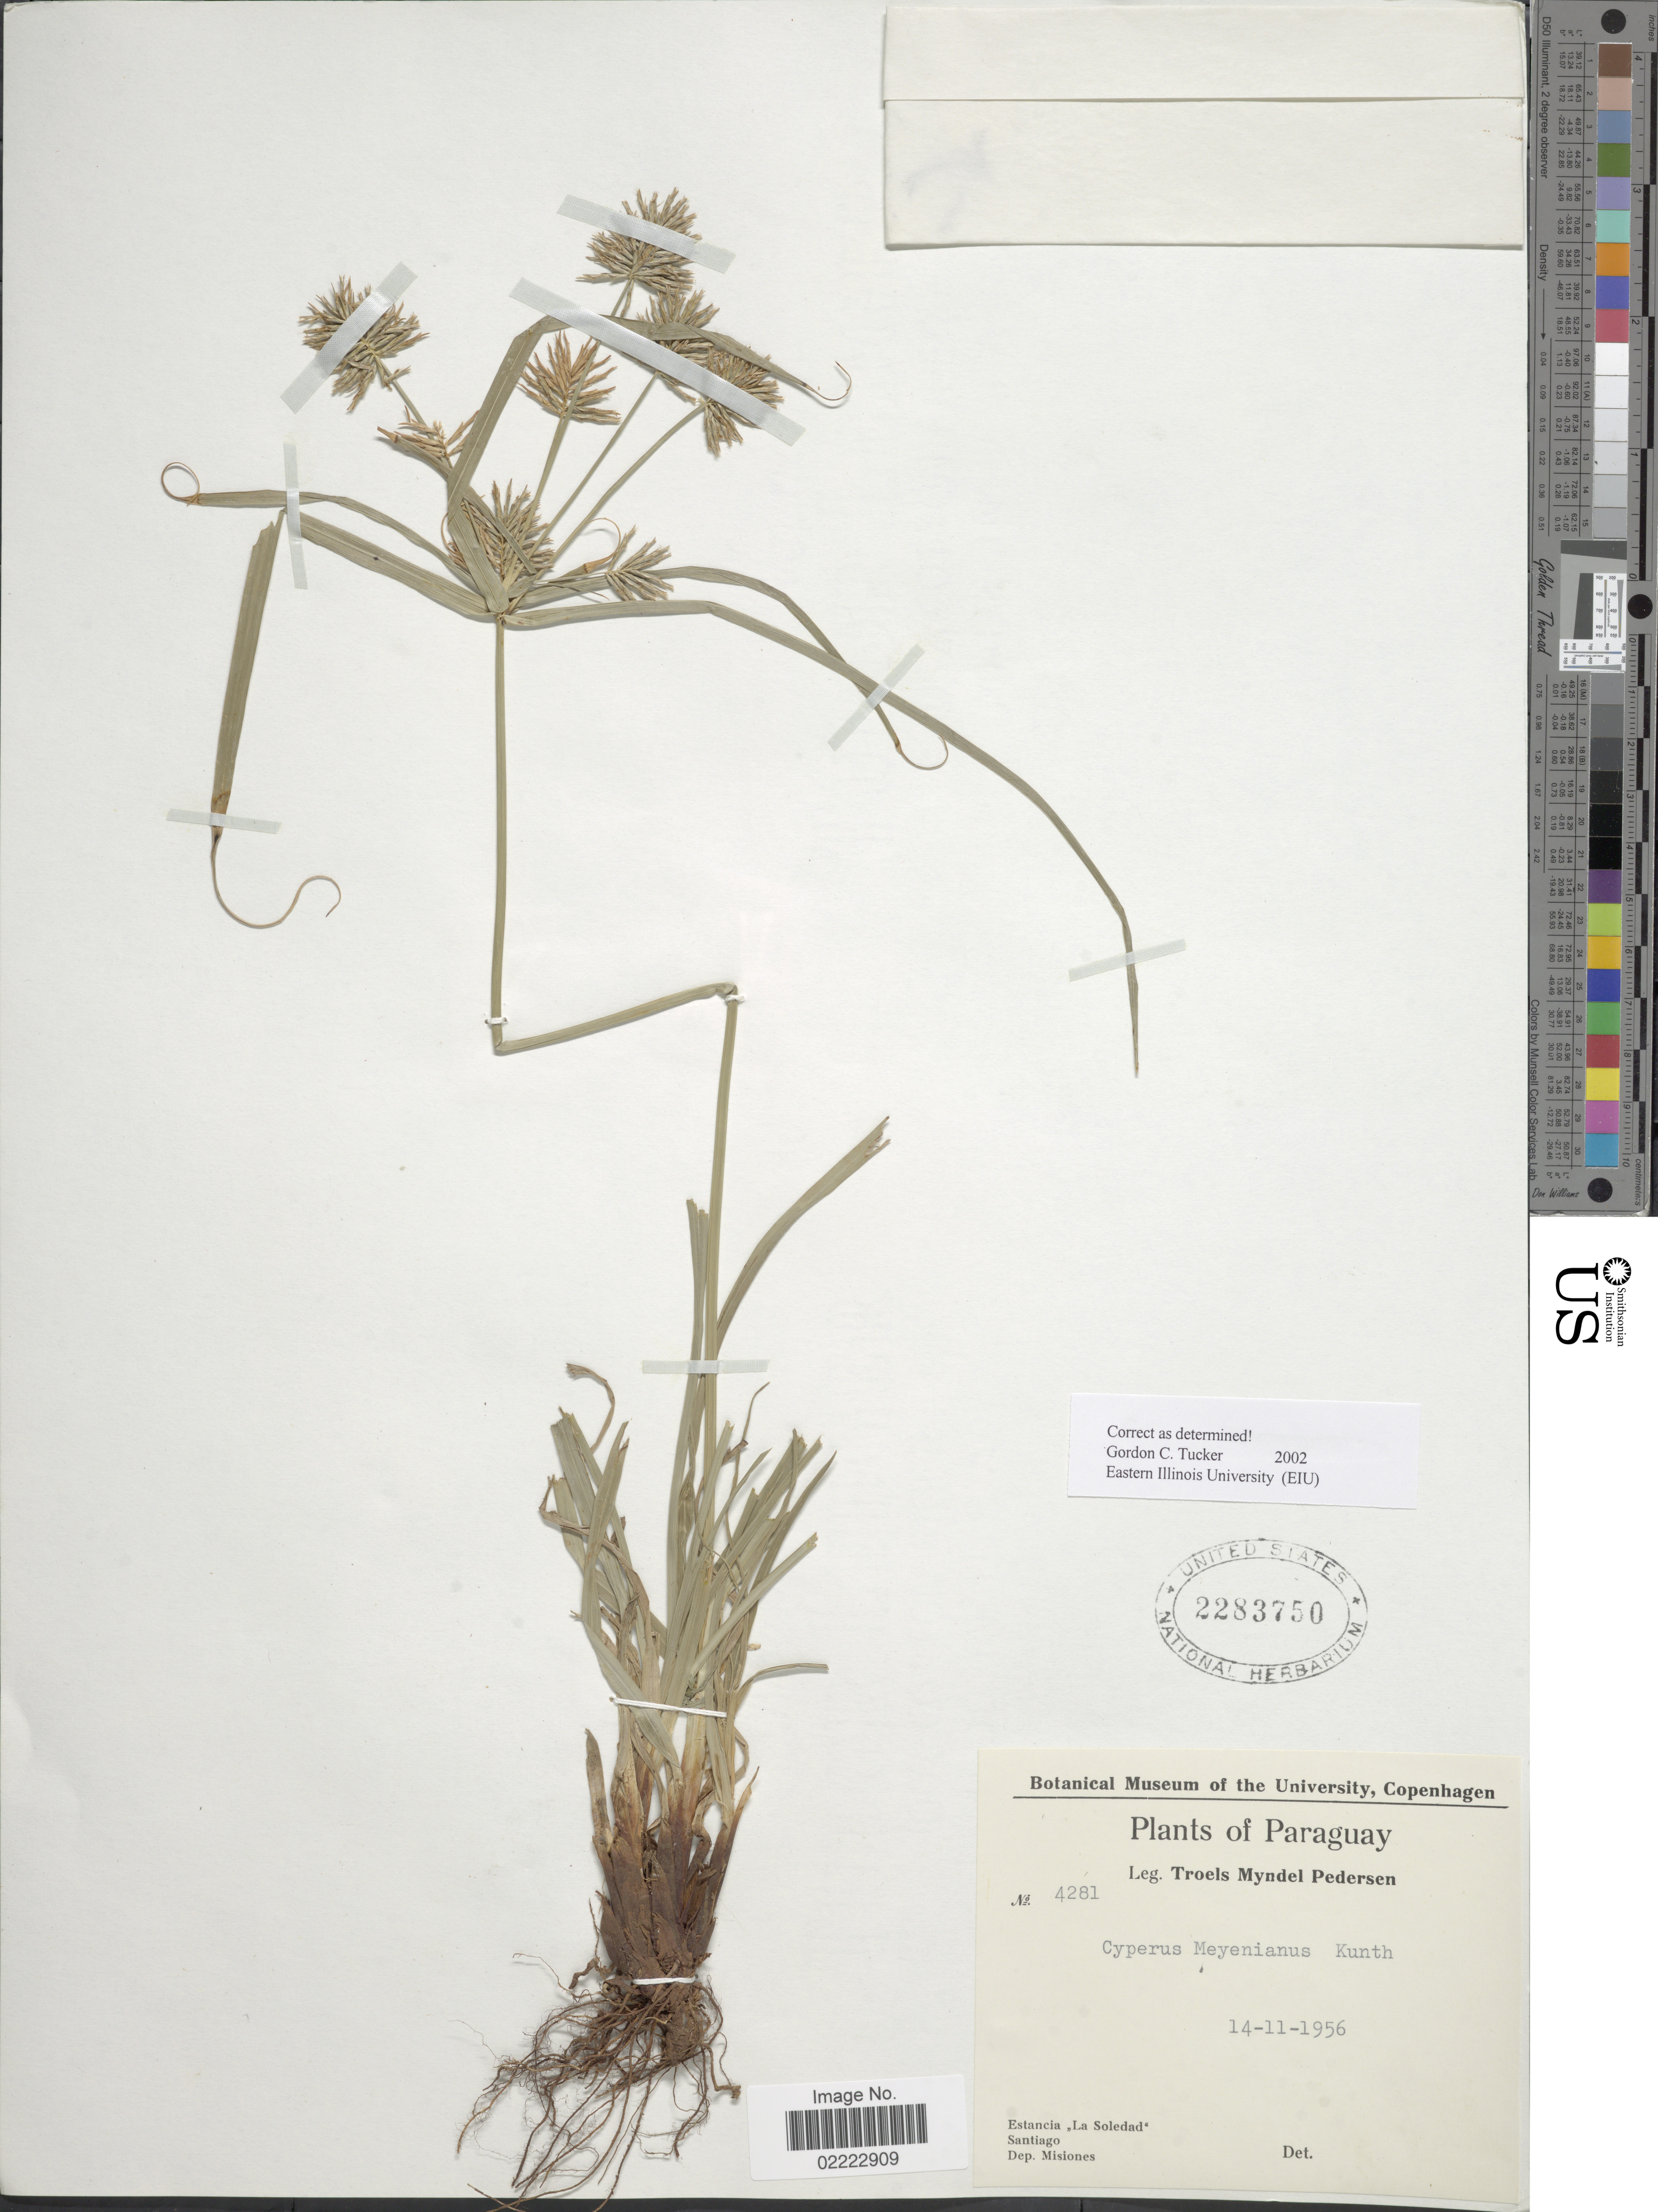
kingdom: Plantae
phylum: Tracheophyta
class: Liliopsida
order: Poales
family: Cyperaceae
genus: Cyperus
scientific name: Cyperus meyenianus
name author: Kunth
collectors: T. Pederson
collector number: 4281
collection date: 1956-11-14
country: Paraguay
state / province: Misiones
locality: Estancia"La Soledad", Santiago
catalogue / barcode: US 2283750